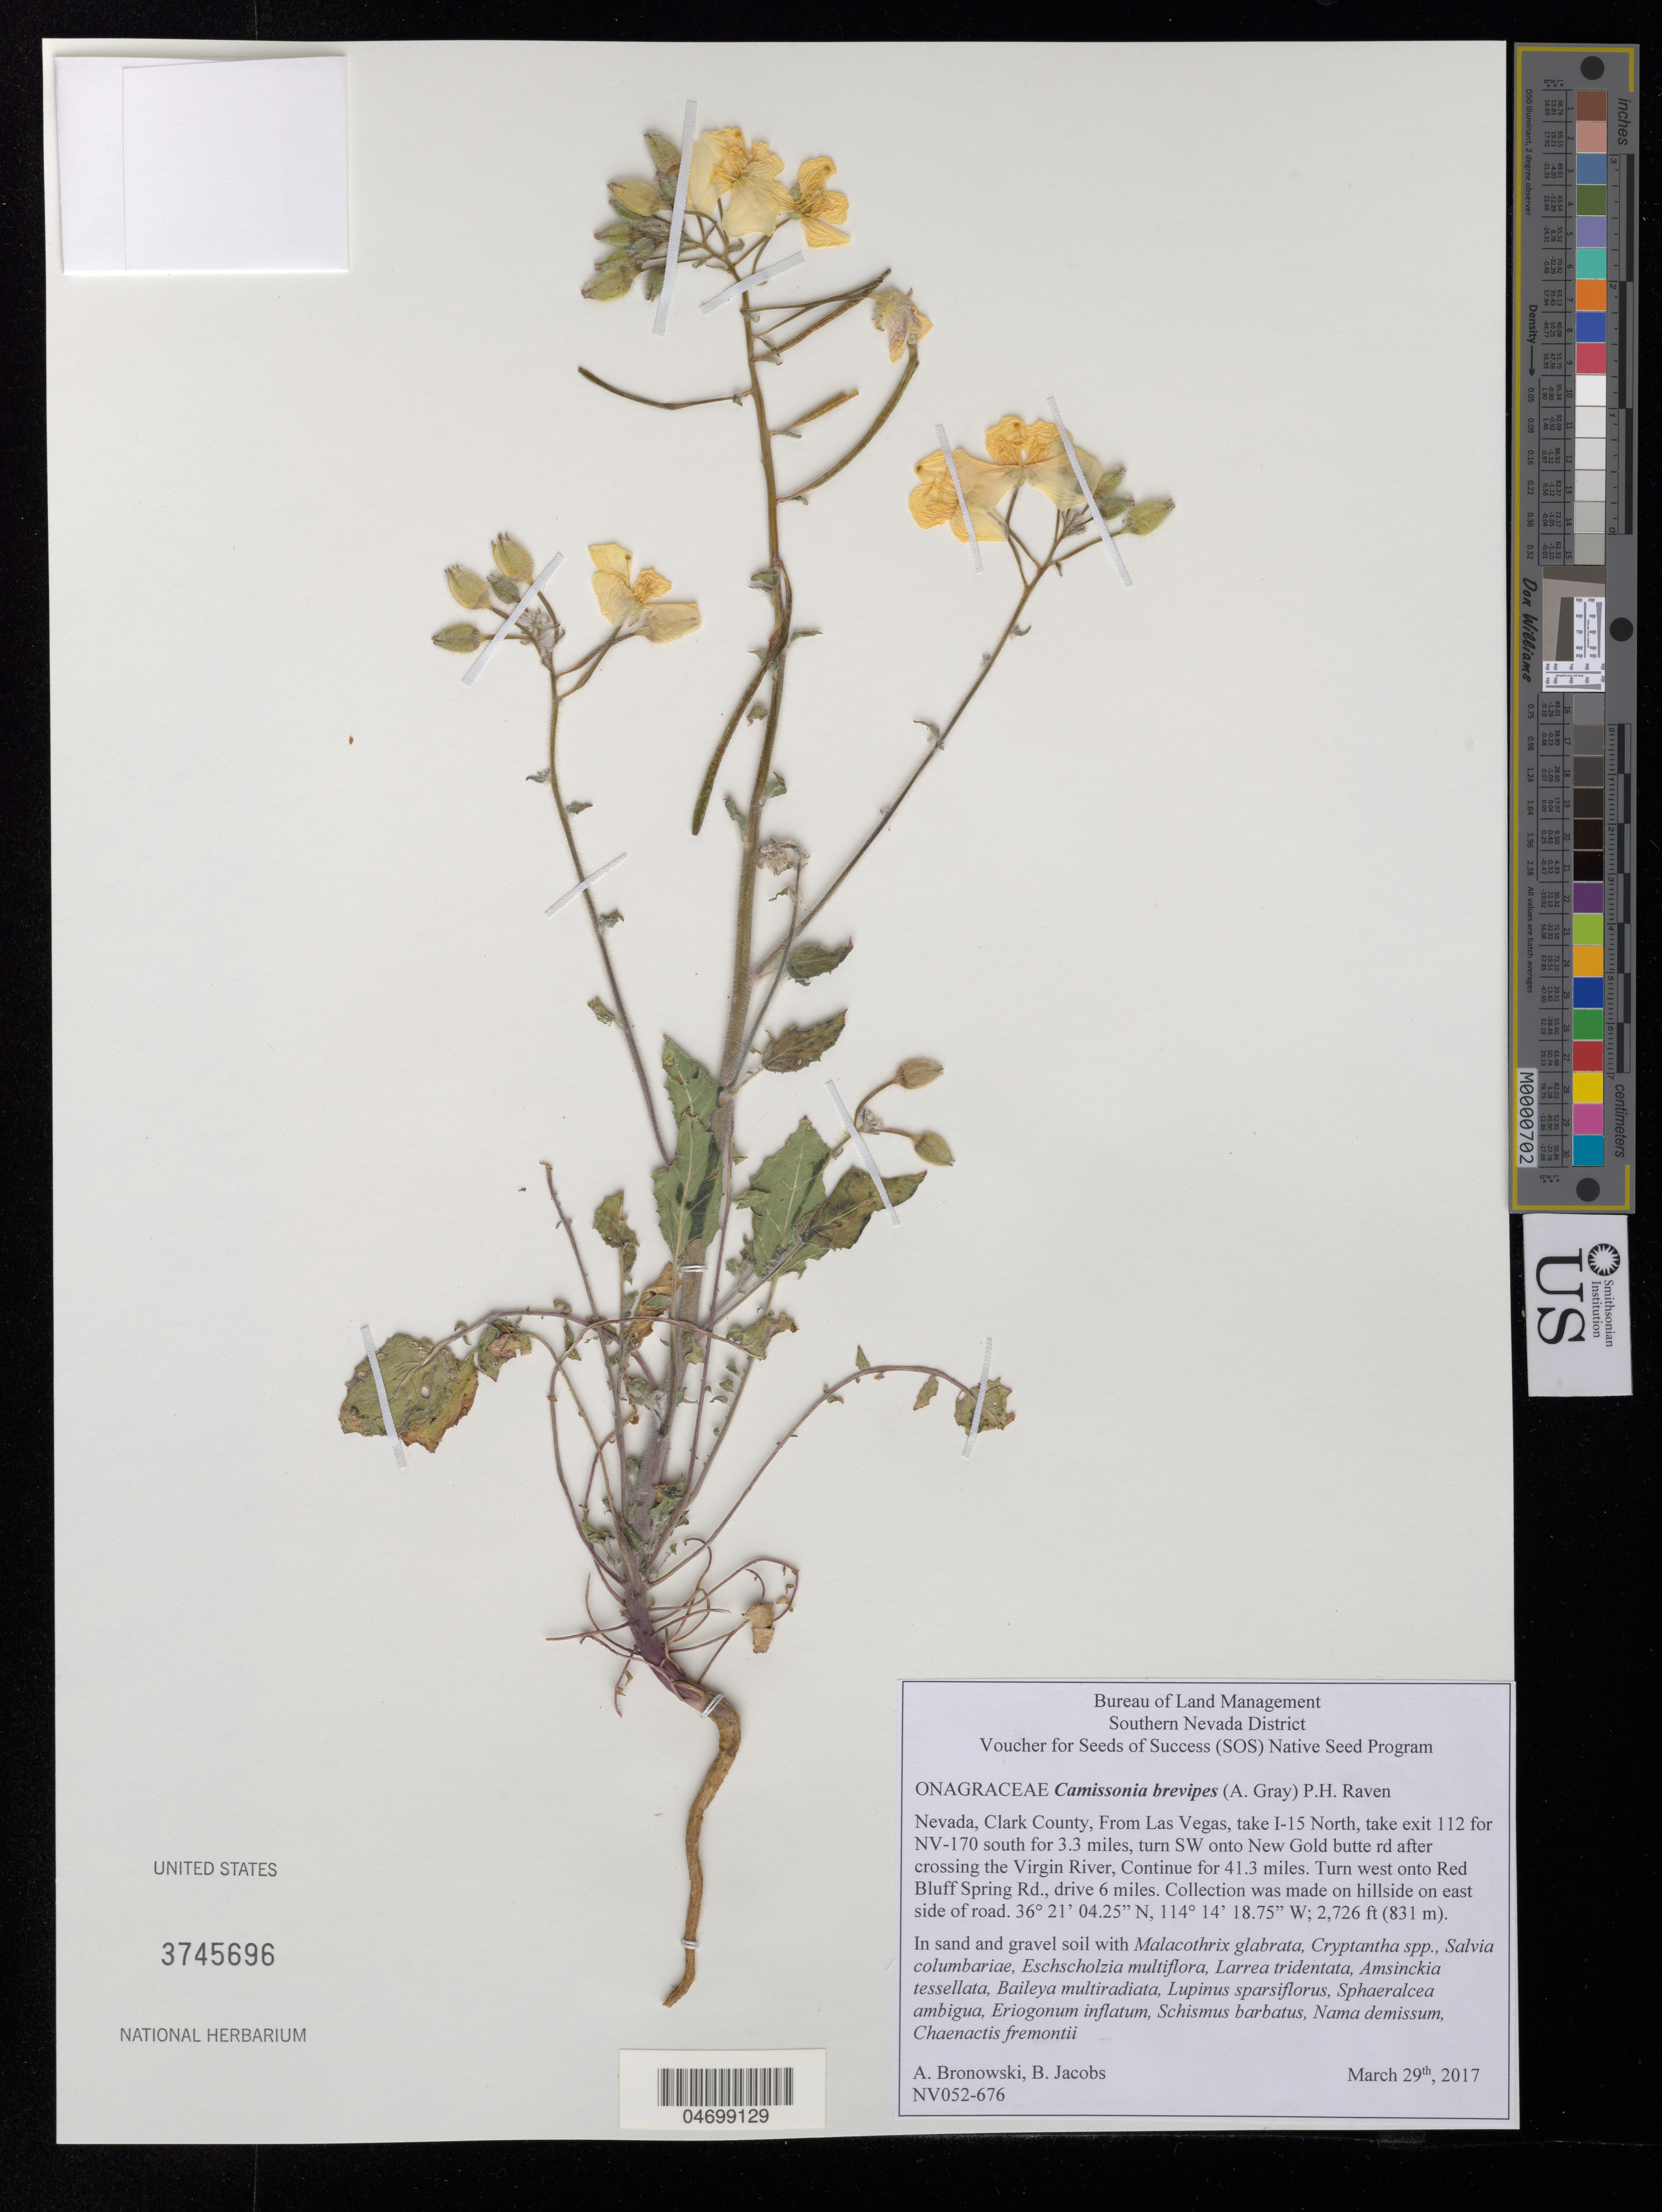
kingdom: Plantae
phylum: Tracheophyta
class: Magnoliopsida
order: Myrtales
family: Onagraceae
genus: Camissonia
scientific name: Camissonia brevipes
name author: (Douglas) P.H. Raven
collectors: A. Bronowski & B. Jacobs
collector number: NV052-676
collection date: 2017-03-29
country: United States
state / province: Nevada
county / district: Clark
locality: Gold Butte National Monument, Gold Butte Wash, 6 mi. on Red Bluff spring Rd.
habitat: R030XB029NV. In sand and gravel soil with Cryptantha sp., Larrea tridentata, Nama demissum, etc.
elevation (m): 831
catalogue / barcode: US 3745696